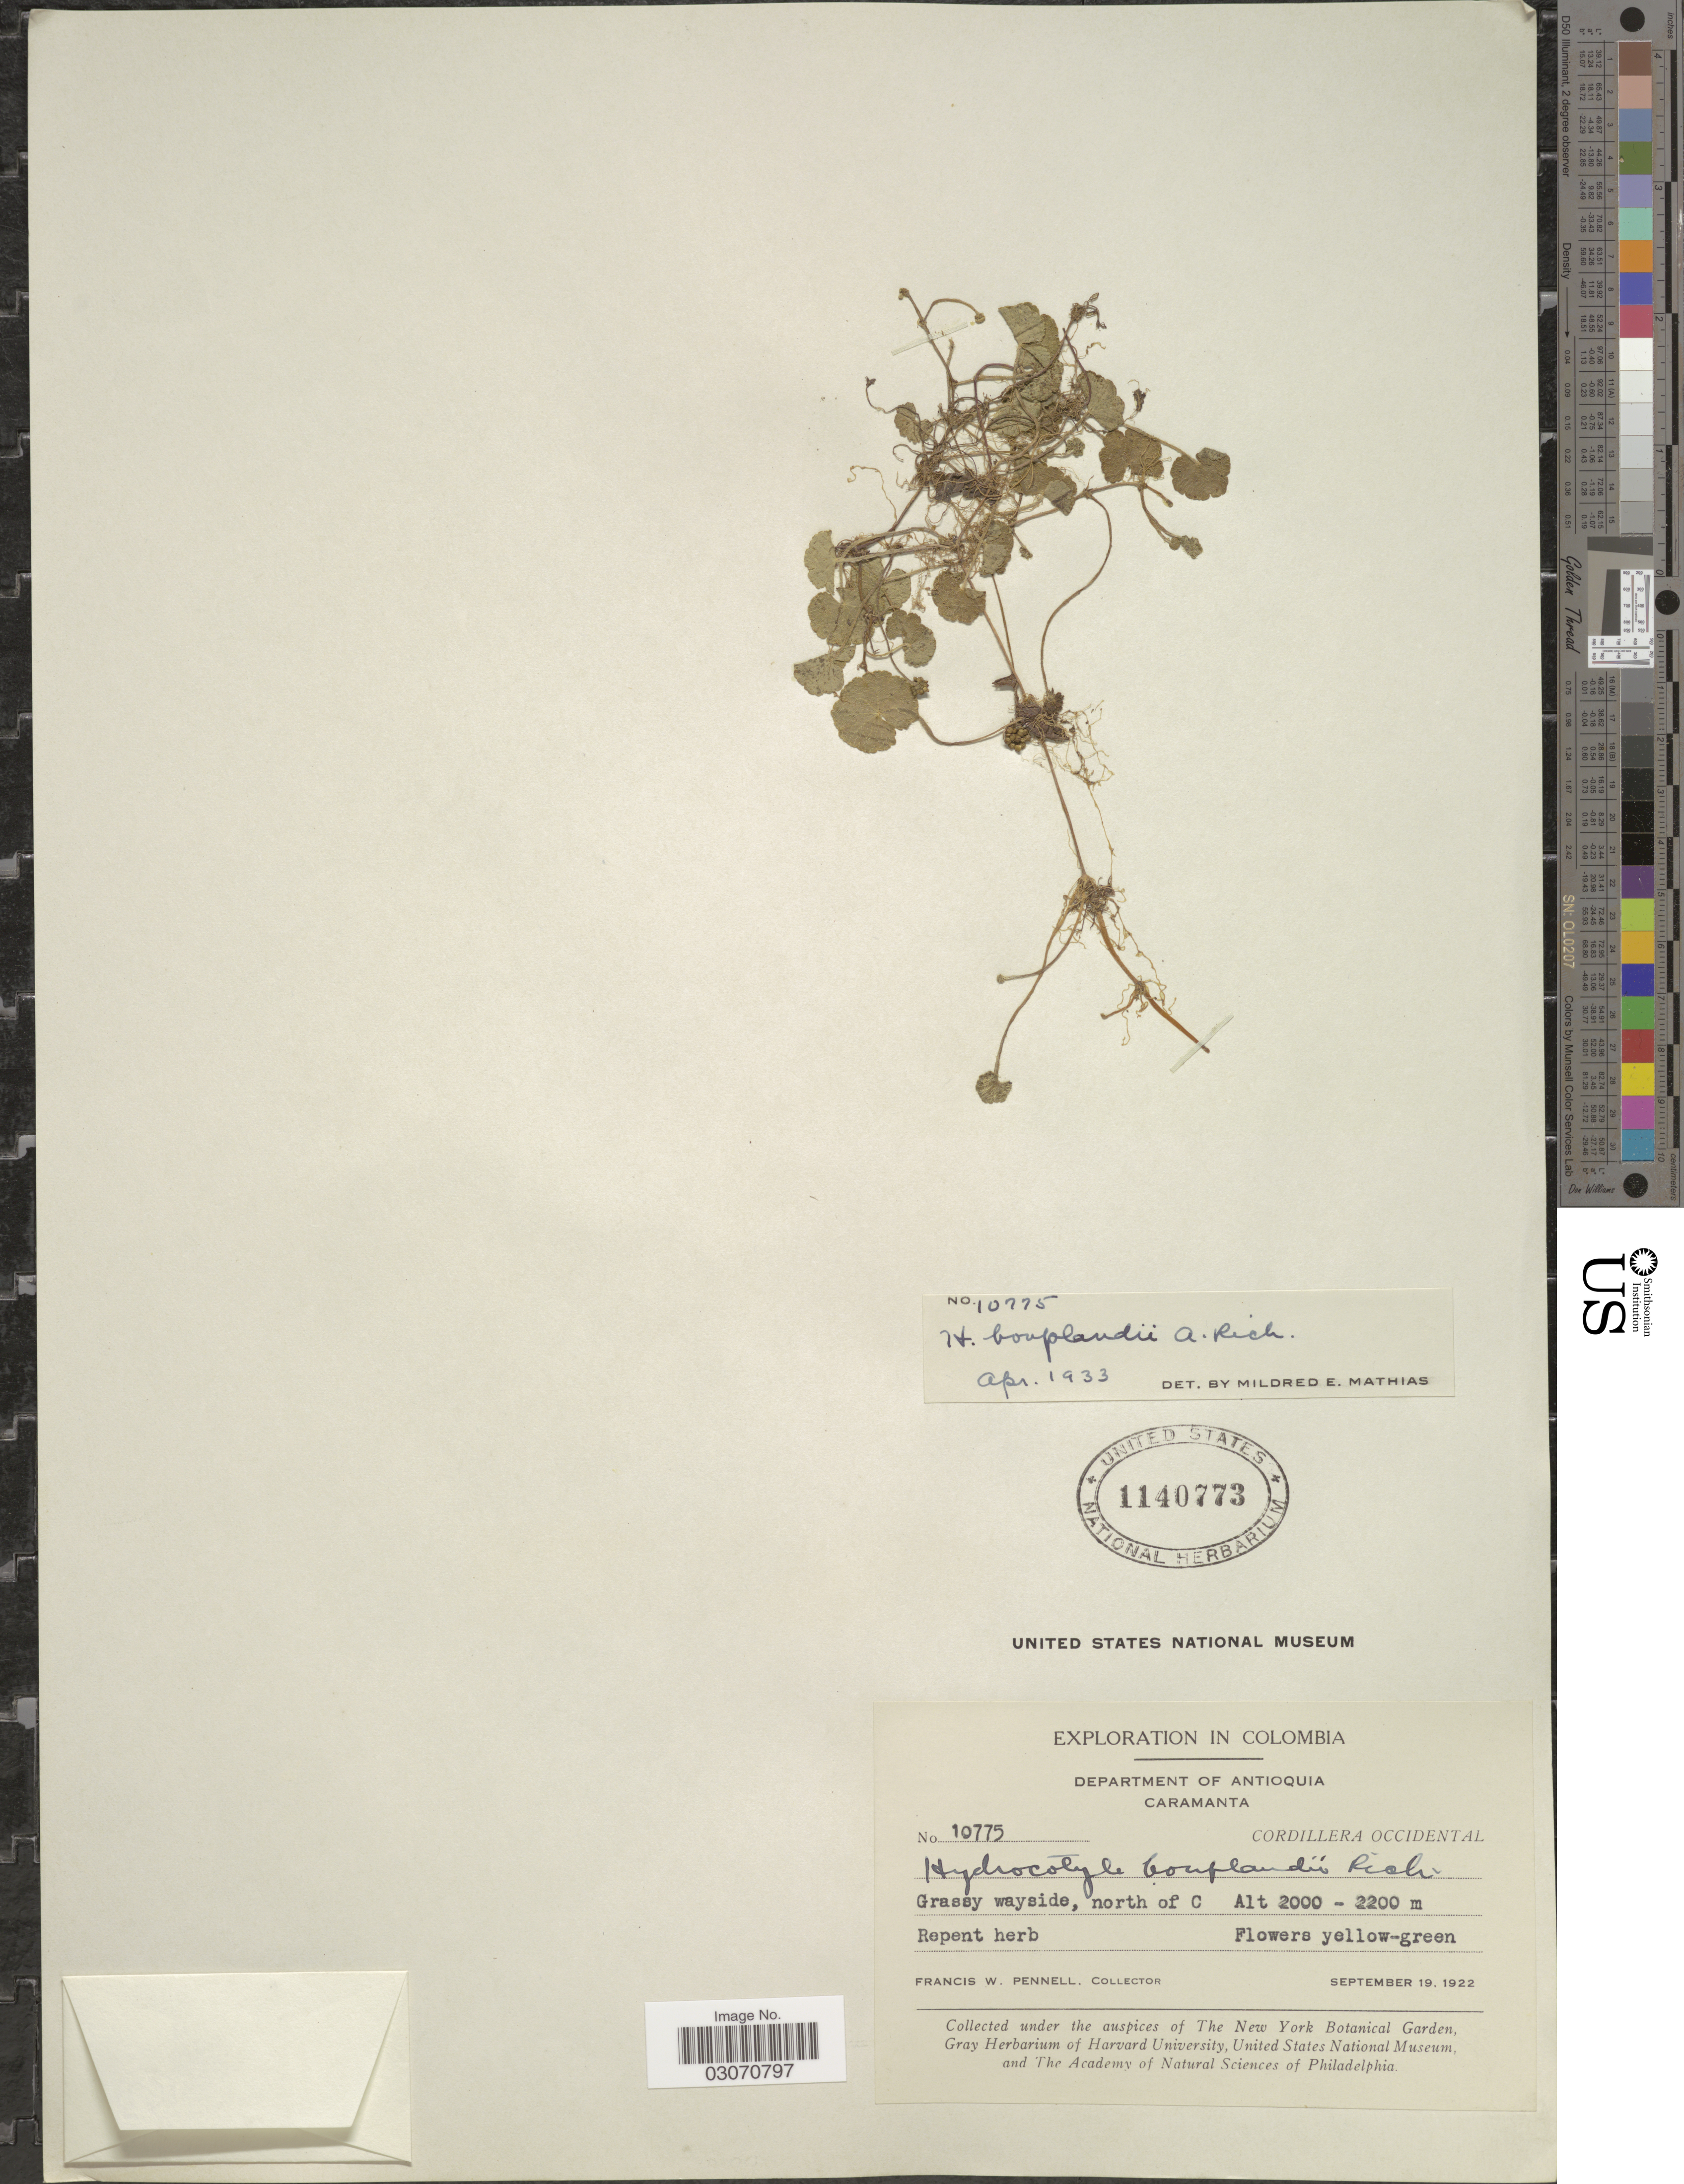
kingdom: Plantae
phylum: Tracheophyta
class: Magnoliopsida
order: Apiales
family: Araliaceae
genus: Hydrocotyle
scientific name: Hydrocotyle bonplandii var. bonplandii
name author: A. Rich.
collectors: F. W. Pennell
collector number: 10775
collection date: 1922-09-19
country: Colombia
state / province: Antioquia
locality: Department of Antioquia Caramanta. Cordillera Occidental. Grassy wayside, north of C.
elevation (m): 2000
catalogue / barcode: US 1140773